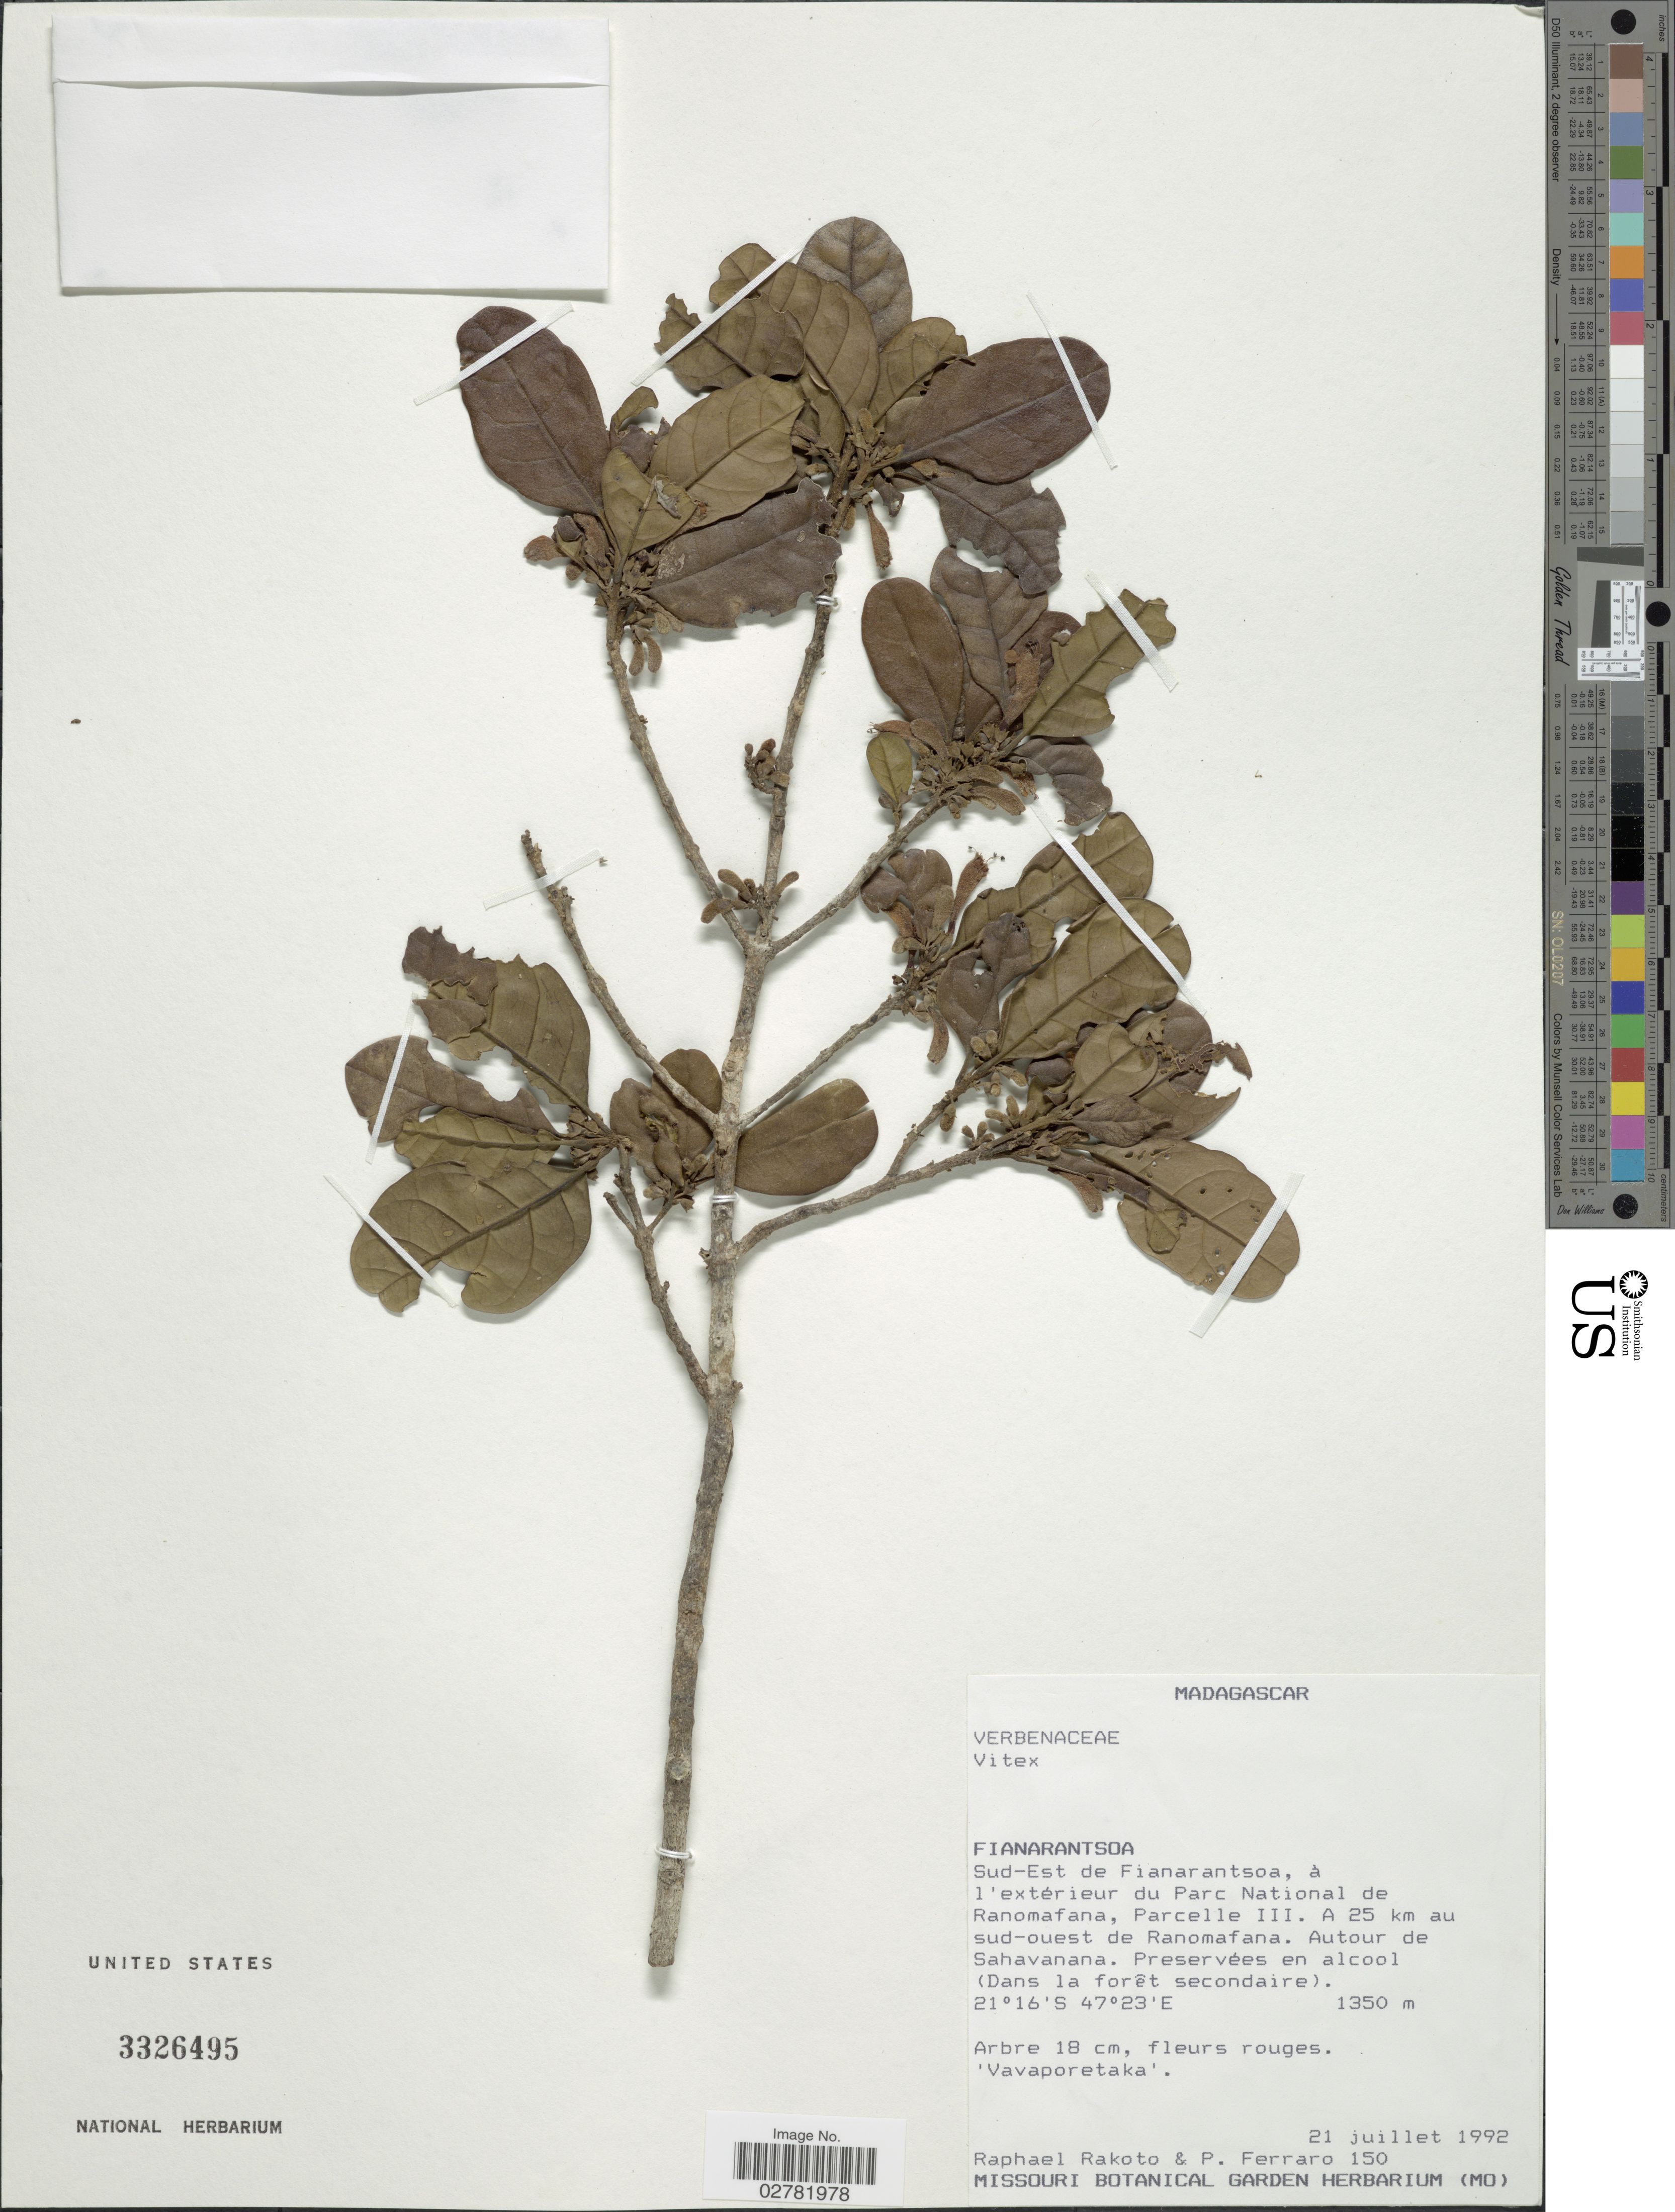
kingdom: Plantae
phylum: Tracheophyta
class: Magnoliopsida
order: Lamiales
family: Lamiaceae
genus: Vitex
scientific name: Vitex sp.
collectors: R. Rakoto & P. Ferraro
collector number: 150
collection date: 1992-07-21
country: Madagascar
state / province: Haute Matsiatra / Vatovavy Fitovinany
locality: Sud-Est de Fianarantsoa, à l'extérieur du Parc National Ranomafana, Parcelle III. A 25 km au sud-ouest de Ranomafana. Autour de Sahavanana.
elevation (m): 1350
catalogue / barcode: US 3326495